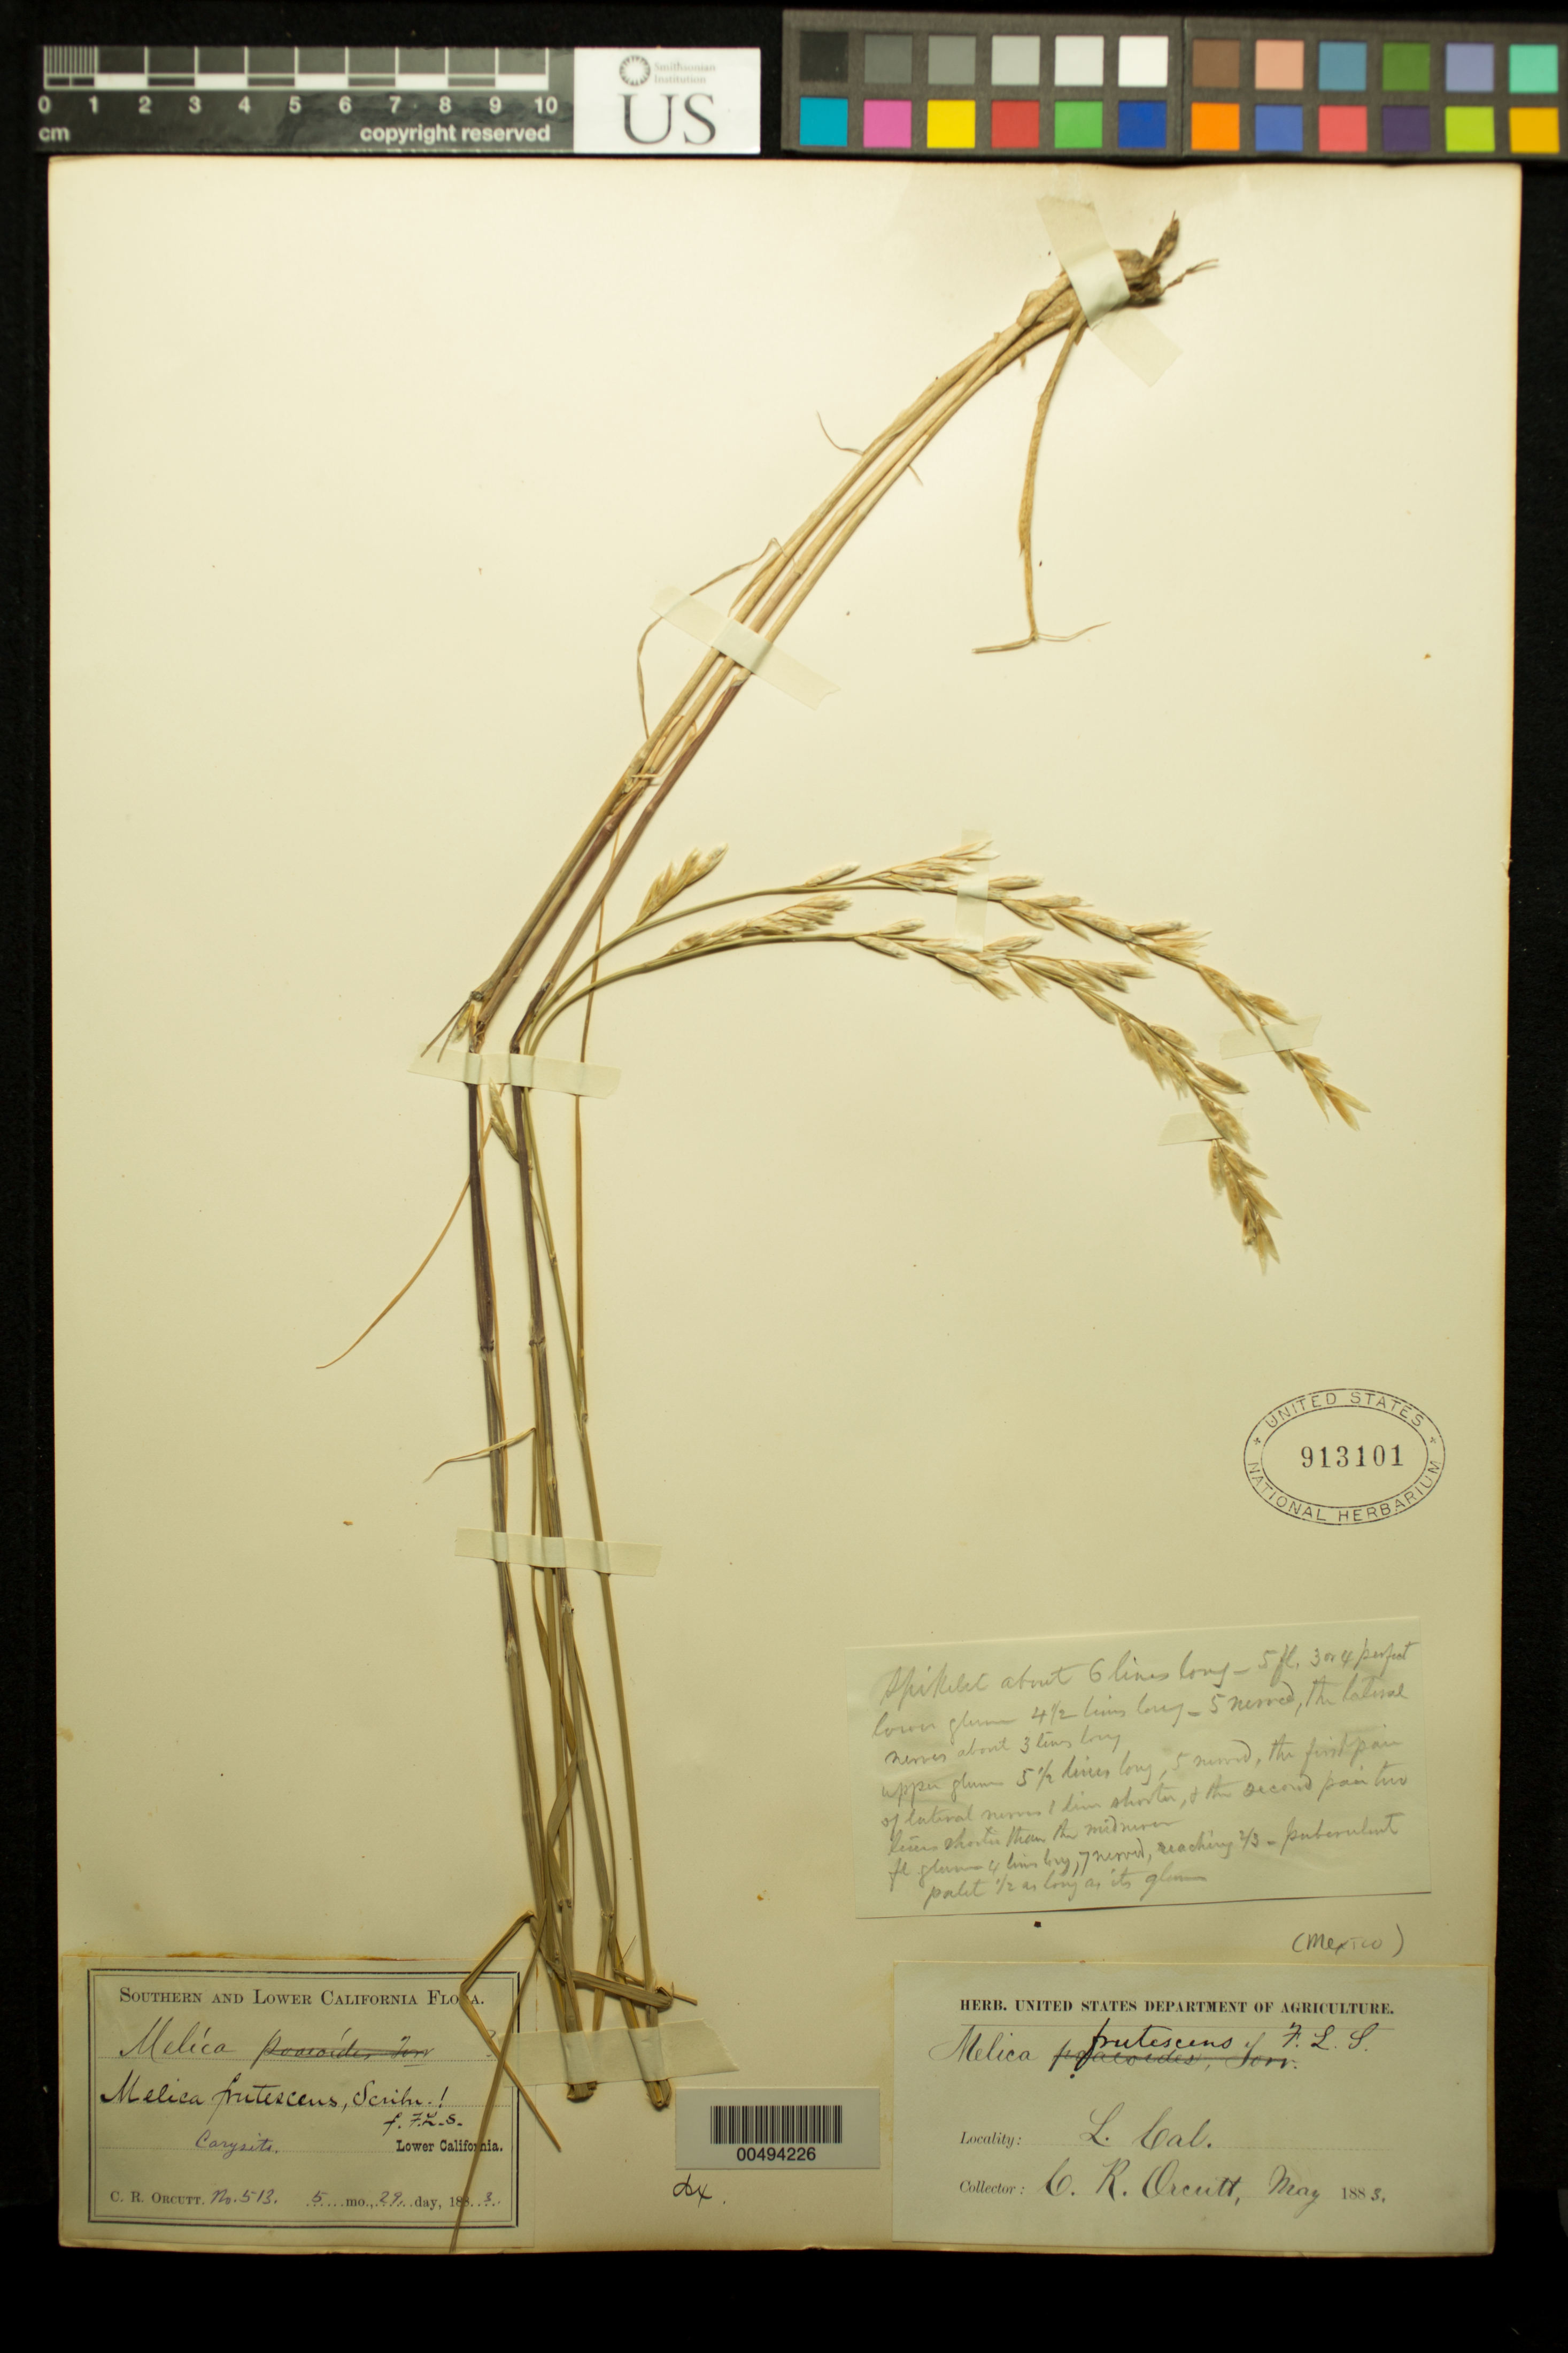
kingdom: Plantae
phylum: Tracheophyta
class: Liliopsida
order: Poales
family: Poaceae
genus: Melica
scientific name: Melica frutescens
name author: Scribn.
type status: Syntype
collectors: C. R. Orcutt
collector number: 513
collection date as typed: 29 May 1883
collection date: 1883-05-29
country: Mexico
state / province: Baja California Norte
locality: Carysito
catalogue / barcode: US 913101